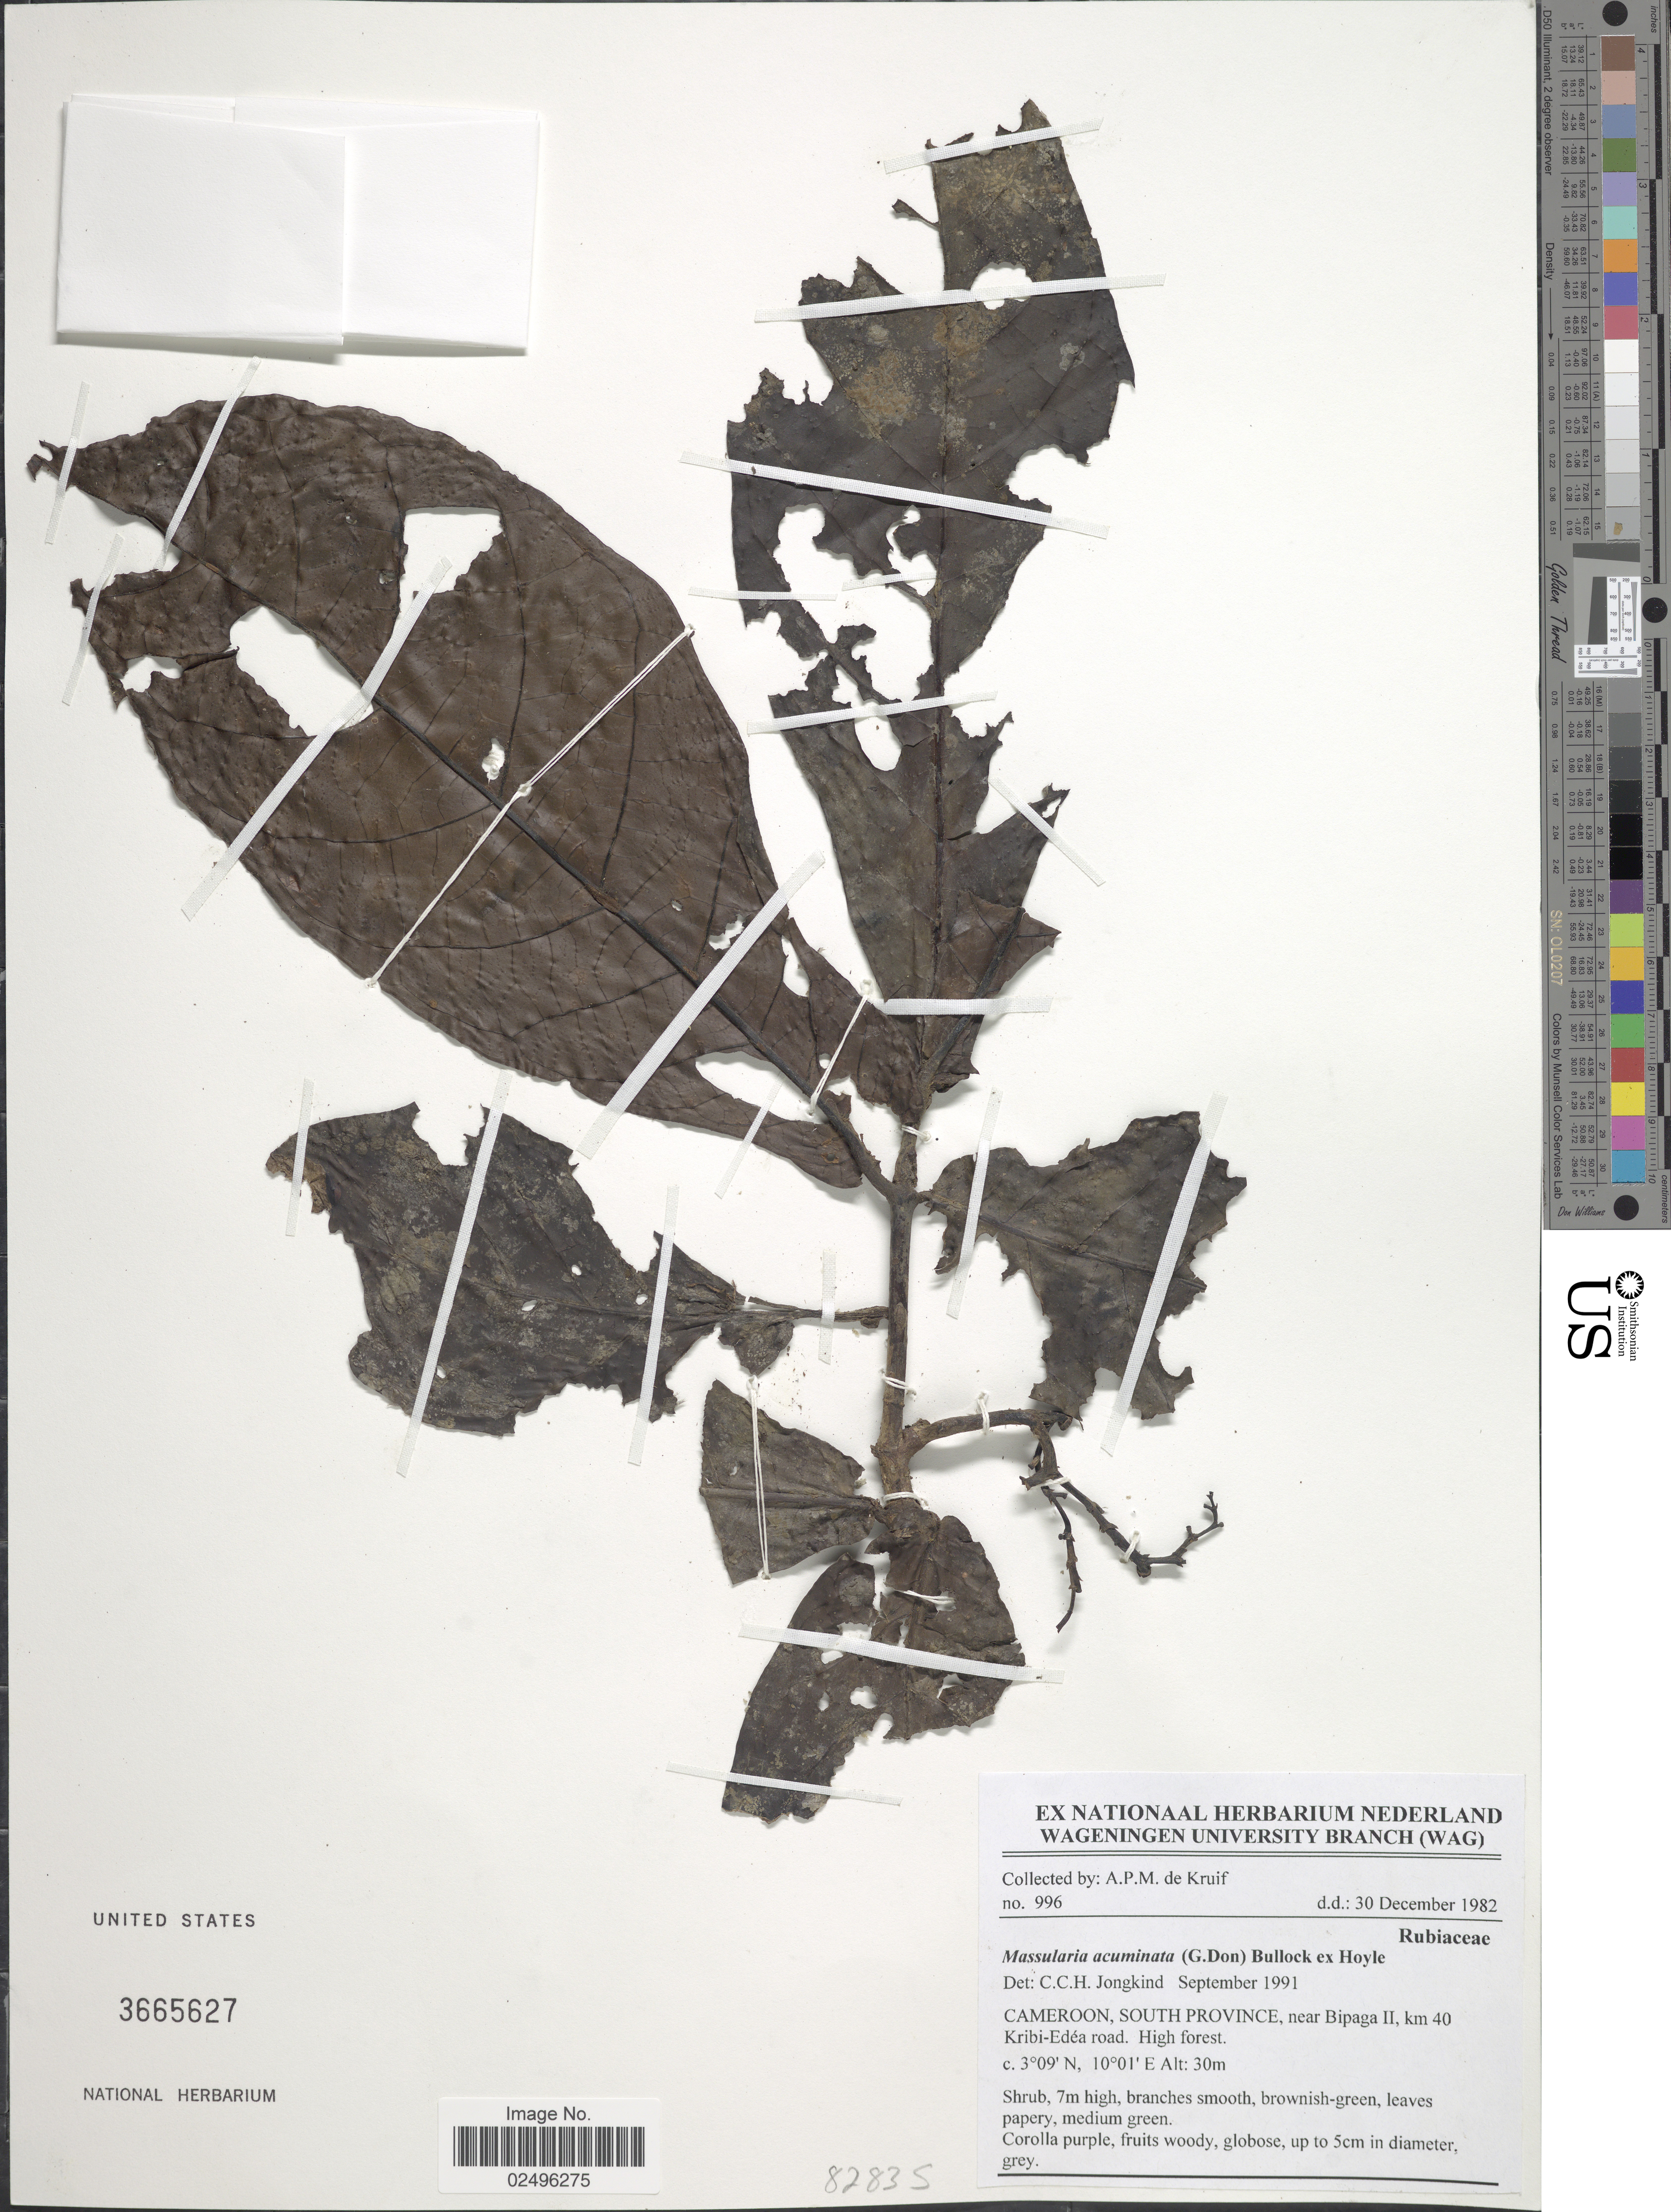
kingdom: Plantae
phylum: Tracheophyta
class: Magnoliopsida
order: Gentianales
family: Rubiaceae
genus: Massularia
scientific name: Massularia acuminata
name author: (G. Don) Bullock ex Hoyle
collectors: A. P. de Kruif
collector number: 996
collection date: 1982-12-30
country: Cameroon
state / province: Sud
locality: South Province, near Bipaga II, km 40 Kribi-Edea road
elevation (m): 30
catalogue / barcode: US 3665627